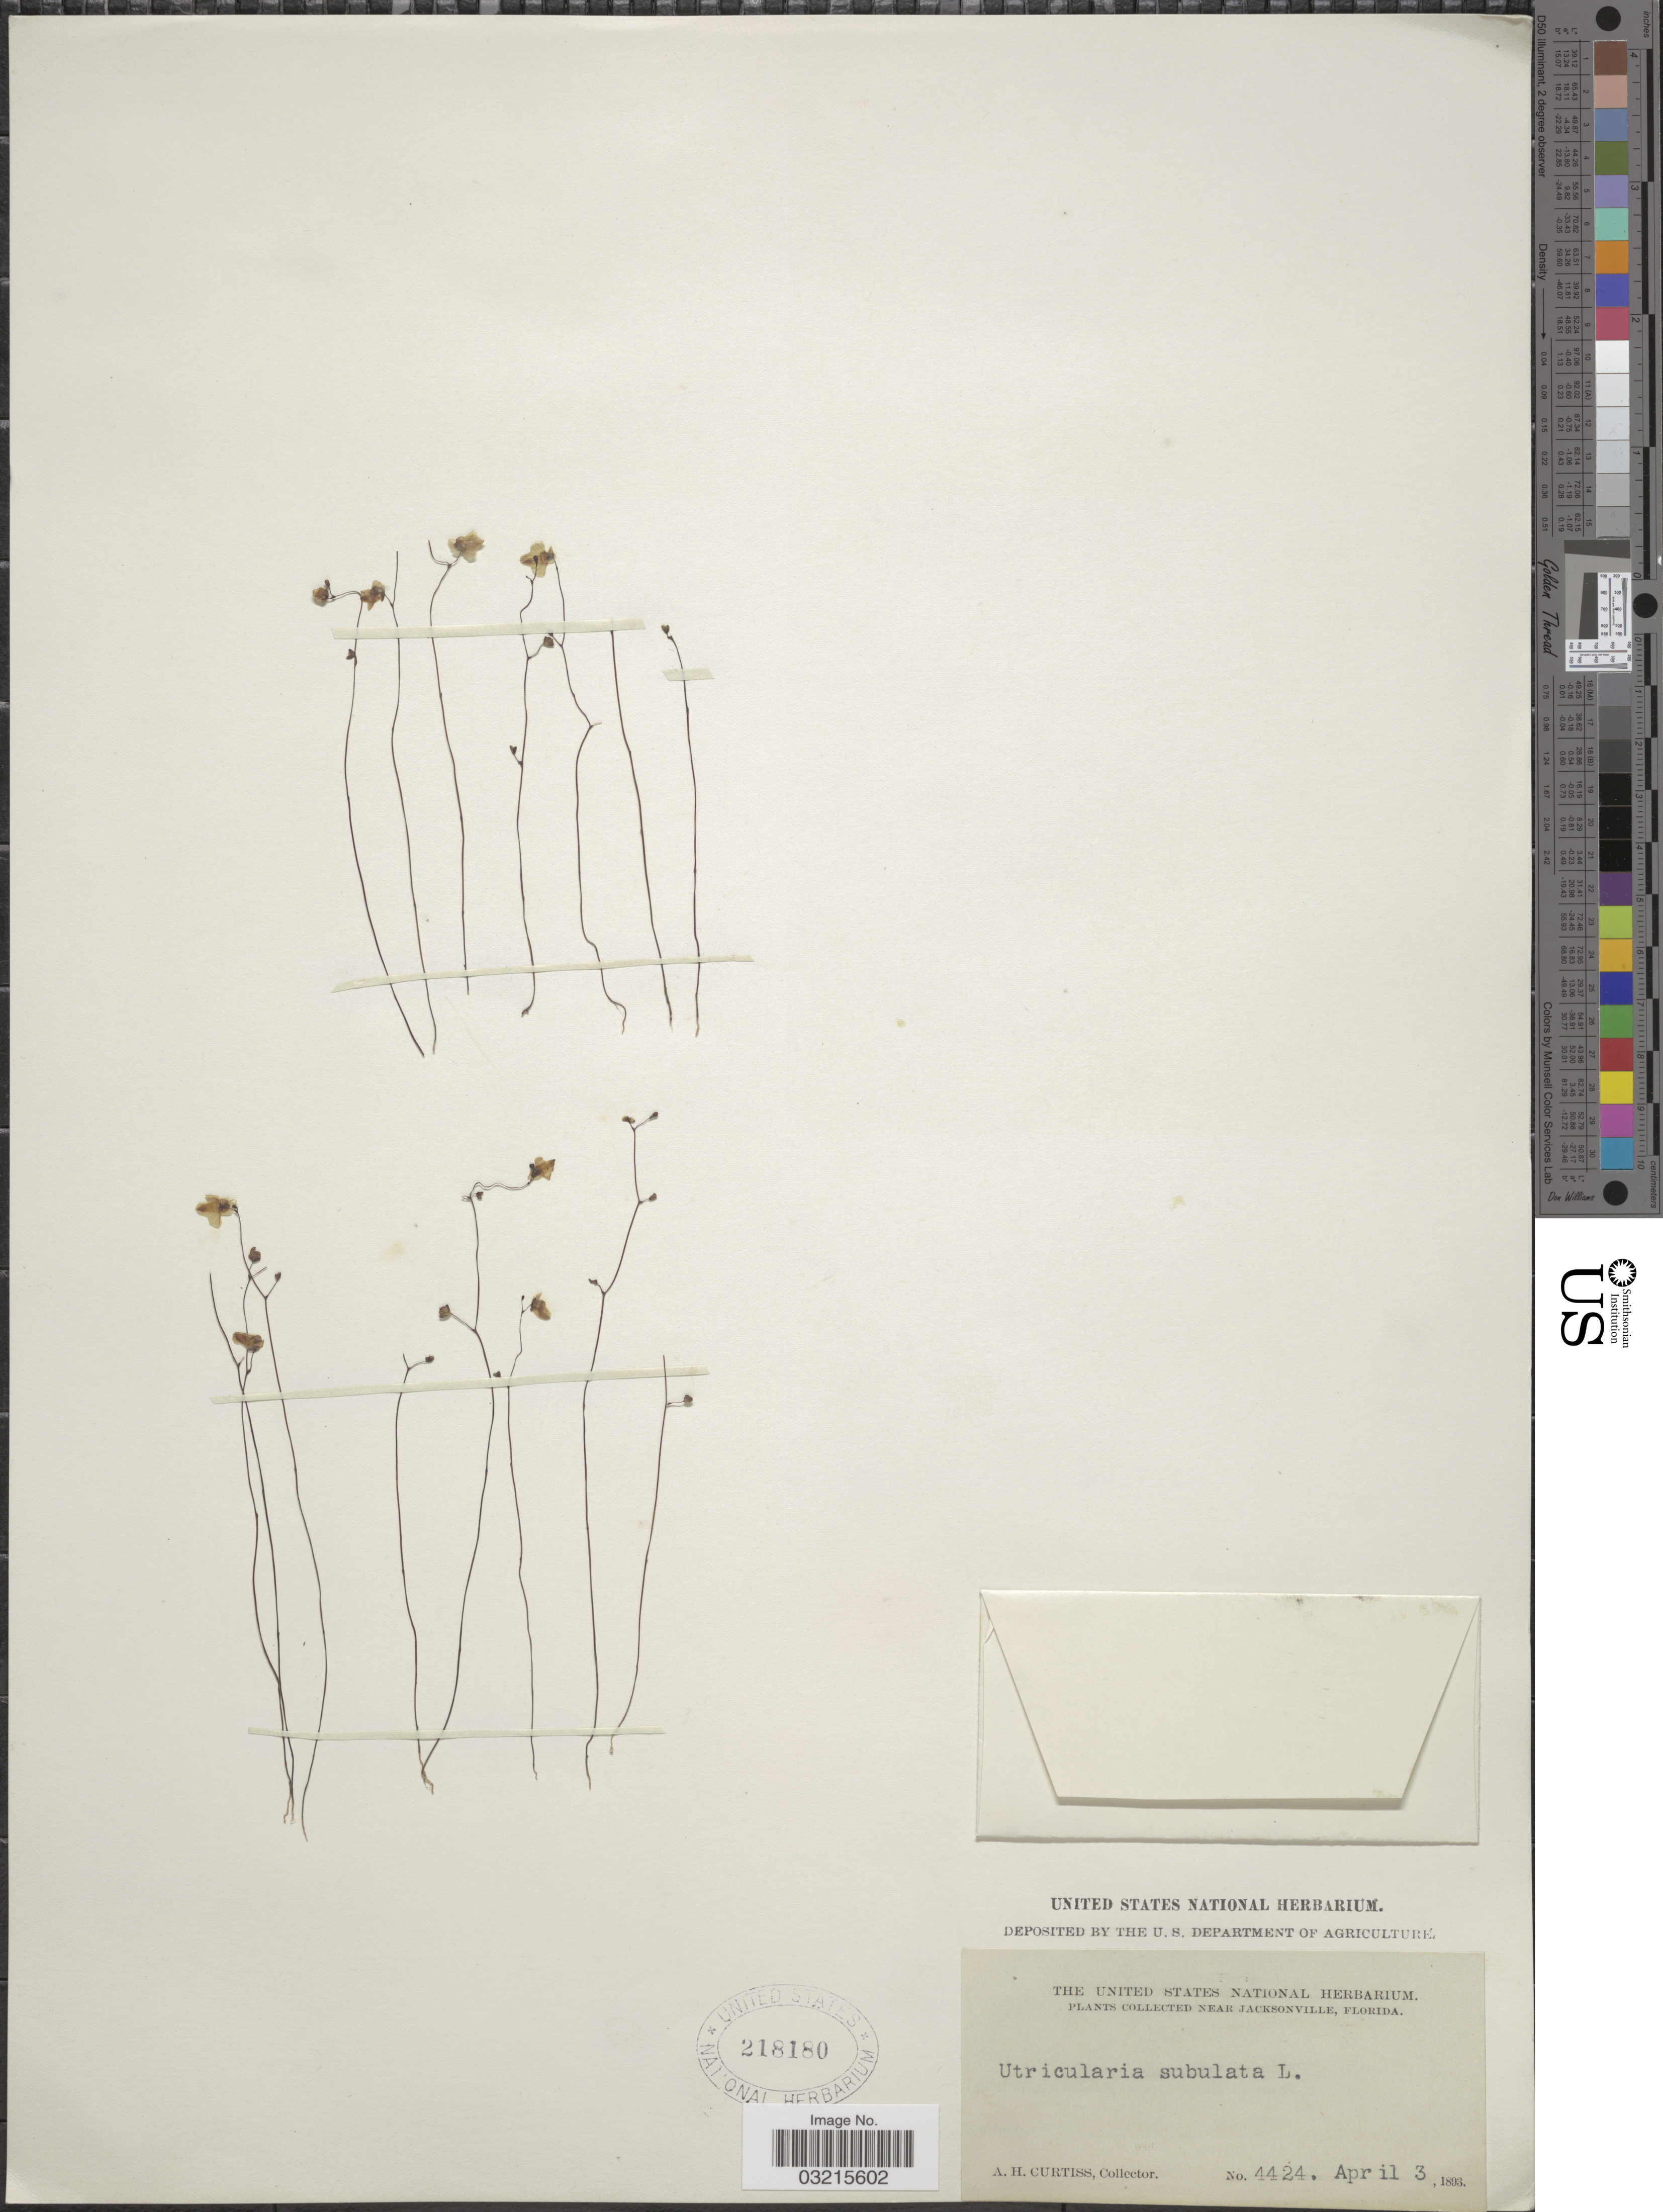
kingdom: Plantae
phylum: Tracheophyta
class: Magnoliopsida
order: Lamiales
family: Lentibulariaceae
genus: Utricularia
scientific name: Utricularia subulata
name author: L.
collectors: A. H. Curtiss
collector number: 4424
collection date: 1893-04-03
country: United States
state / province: Florida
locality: Near Jacksonville.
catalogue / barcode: US 218180